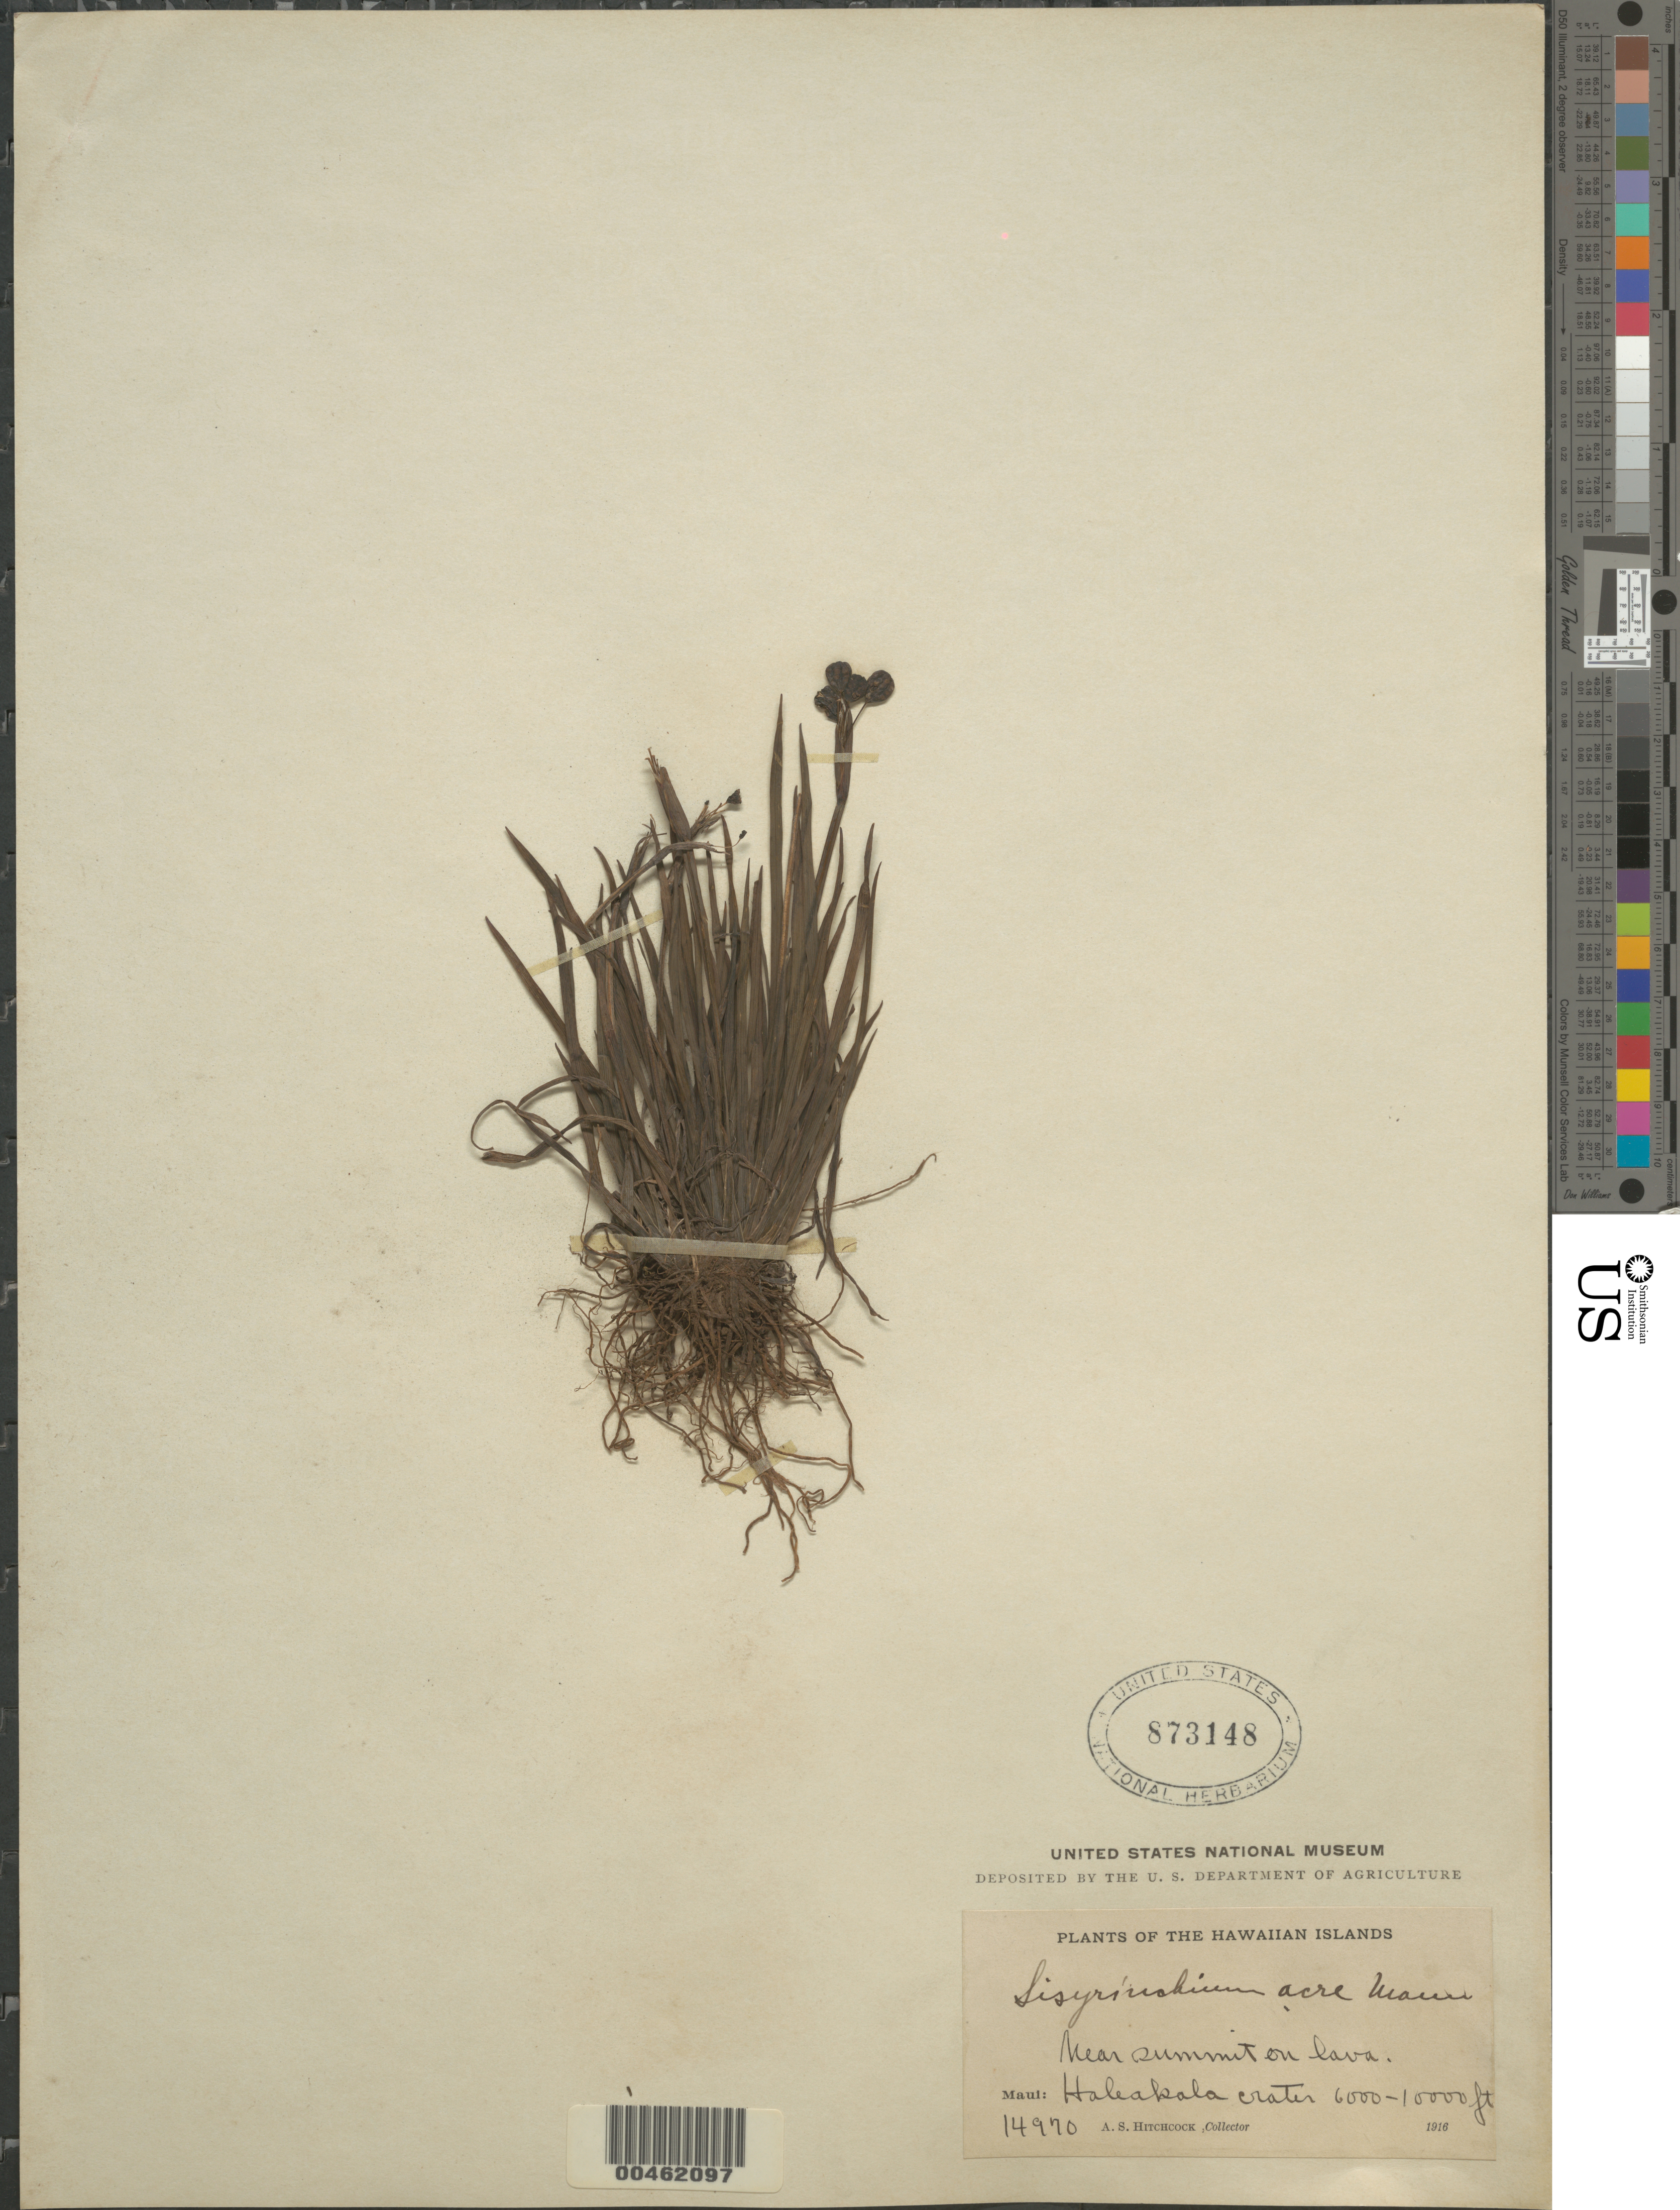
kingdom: Plantae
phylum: Tracheophyta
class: Liliopsida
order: Asparagales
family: Iridaceae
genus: Sisyrinchium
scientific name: Sisyrinchium acre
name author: H. Mann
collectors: A. S. Hitchcock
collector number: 14970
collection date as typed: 1916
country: United States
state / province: Hawaii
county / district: Maui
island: Maui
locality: Haleakala Crater, near summit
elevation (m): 1829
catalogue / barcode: US 873148